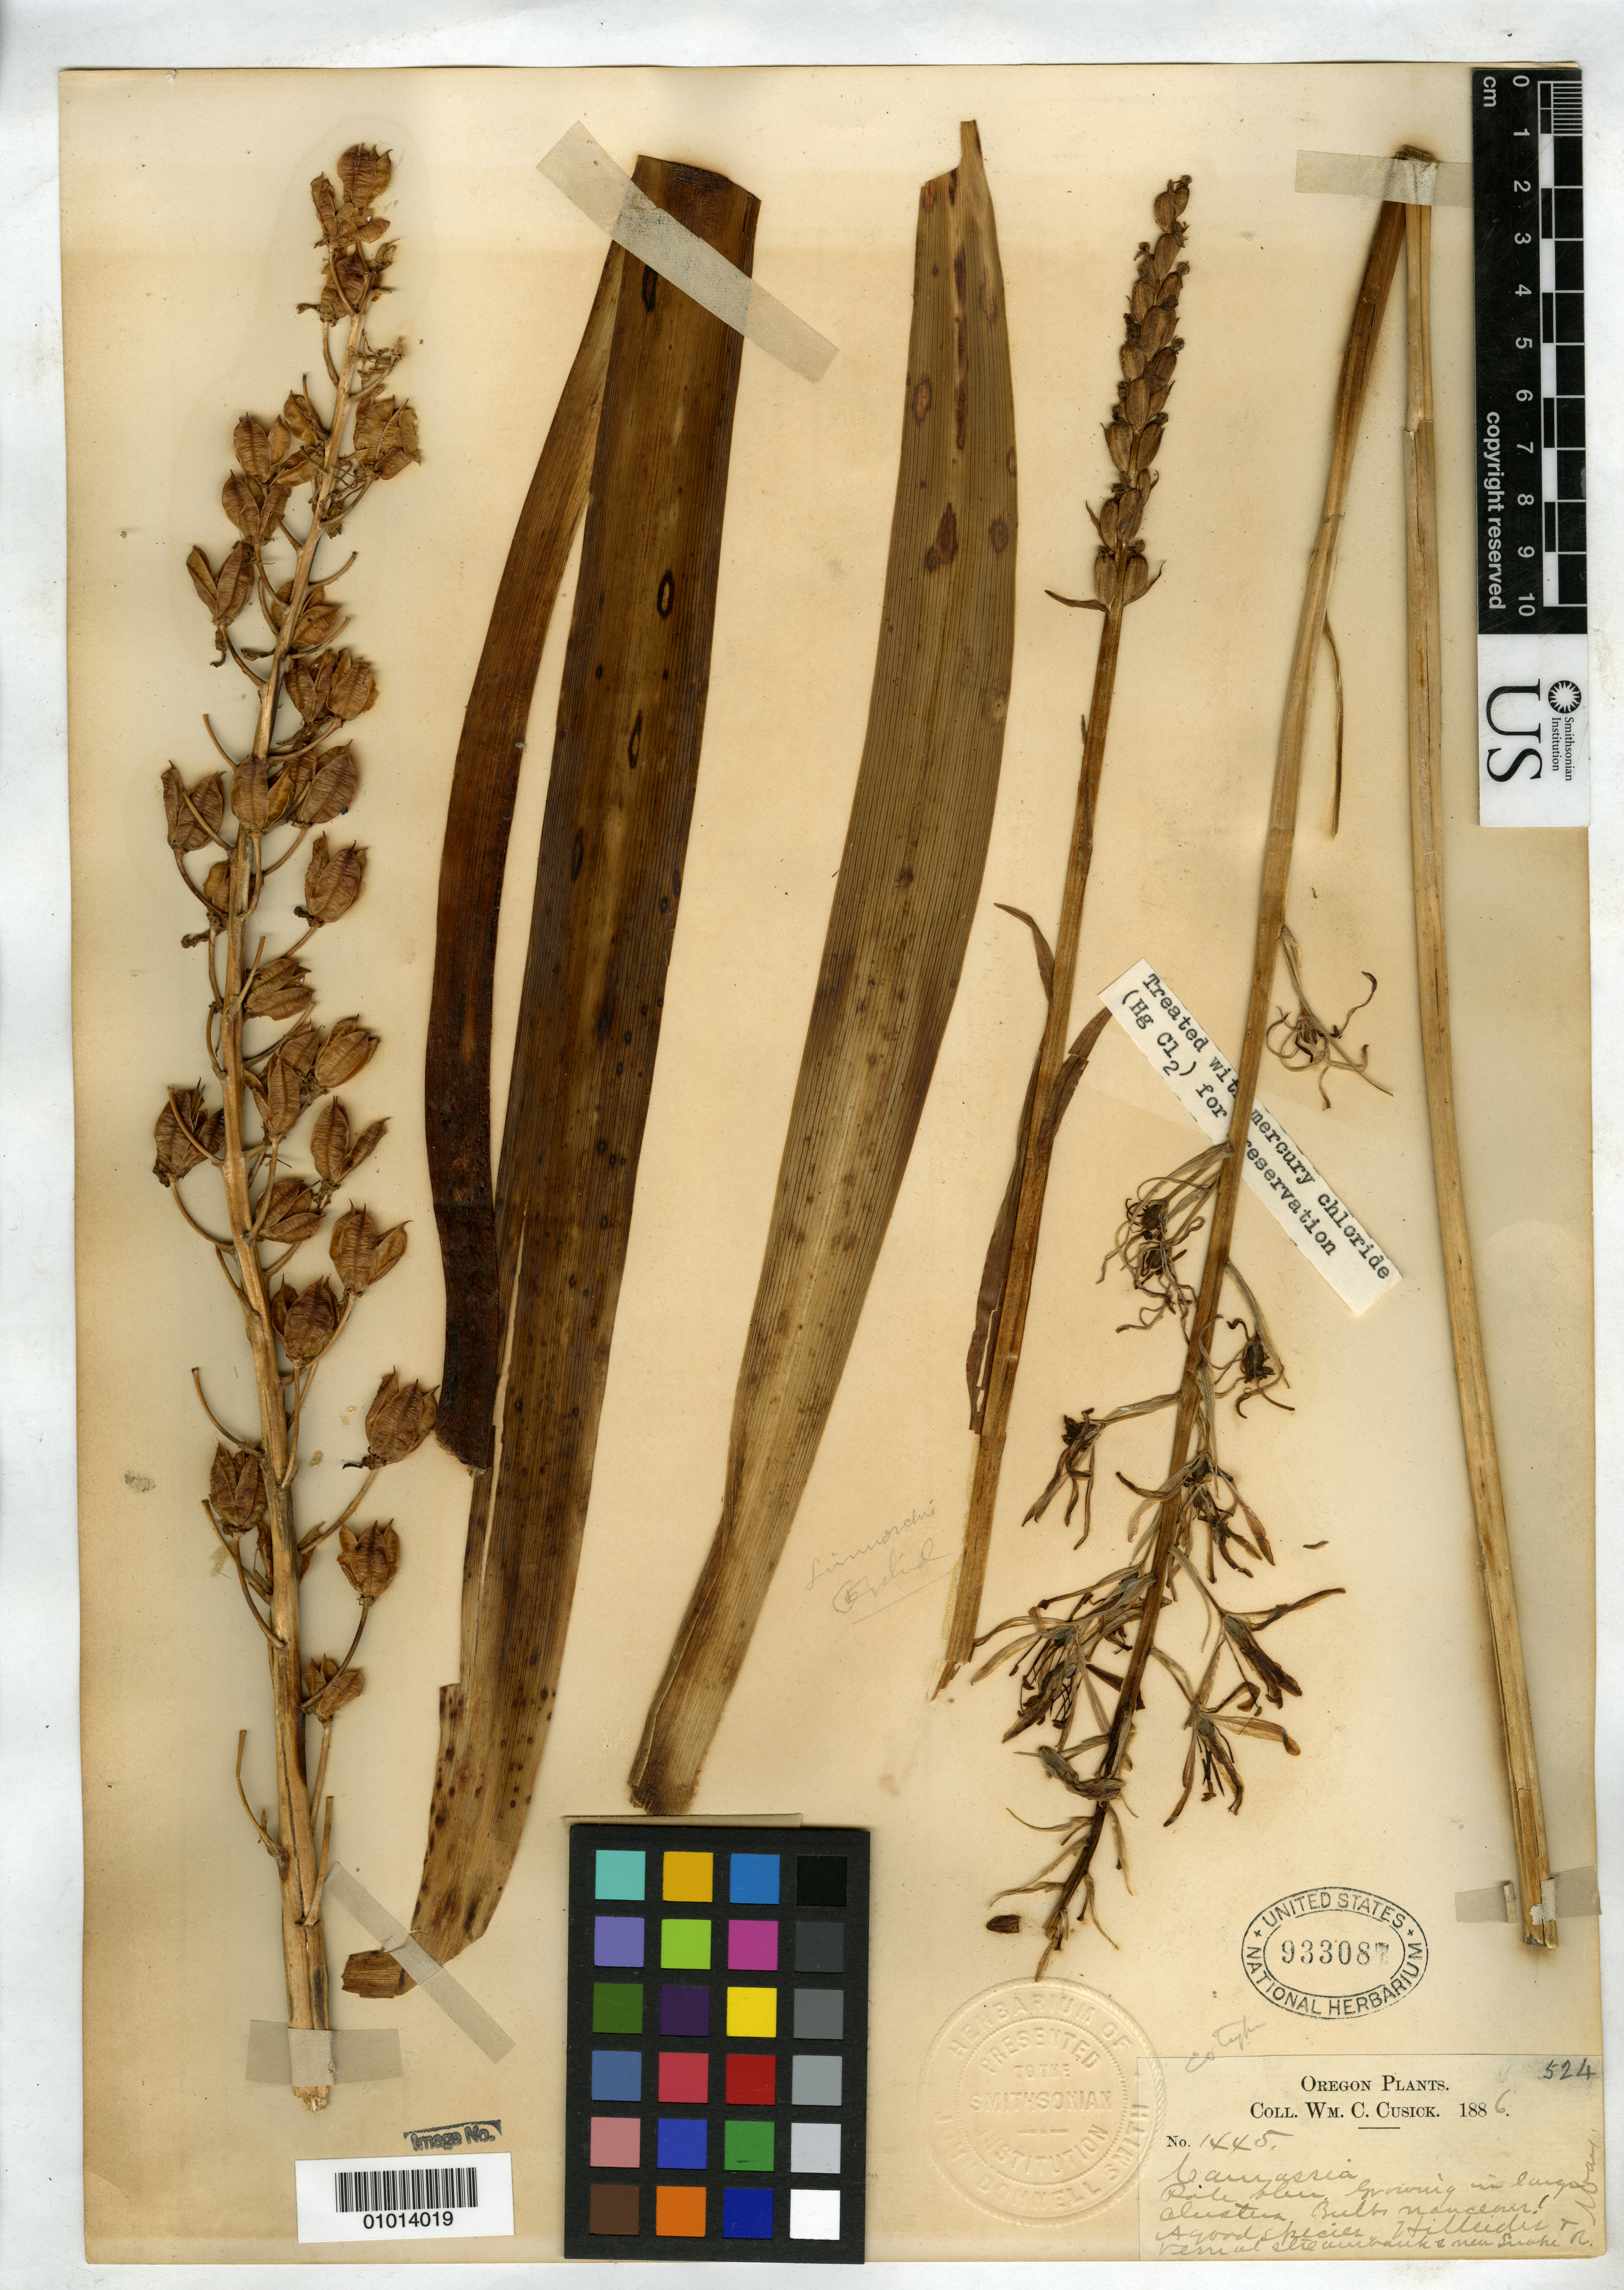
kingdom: Plantae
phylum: Tracheophyta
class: Liliopsida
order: Asparagales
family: Asparagaceae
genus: Camassia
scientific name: Camassia cusickii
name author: S. Watson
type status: Isosyntype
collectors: W. C. Cusick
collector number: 1445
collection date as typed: May 1886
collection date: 1886-05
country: United States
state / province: Oregon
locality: Near Snake R.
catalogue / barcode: US 933087